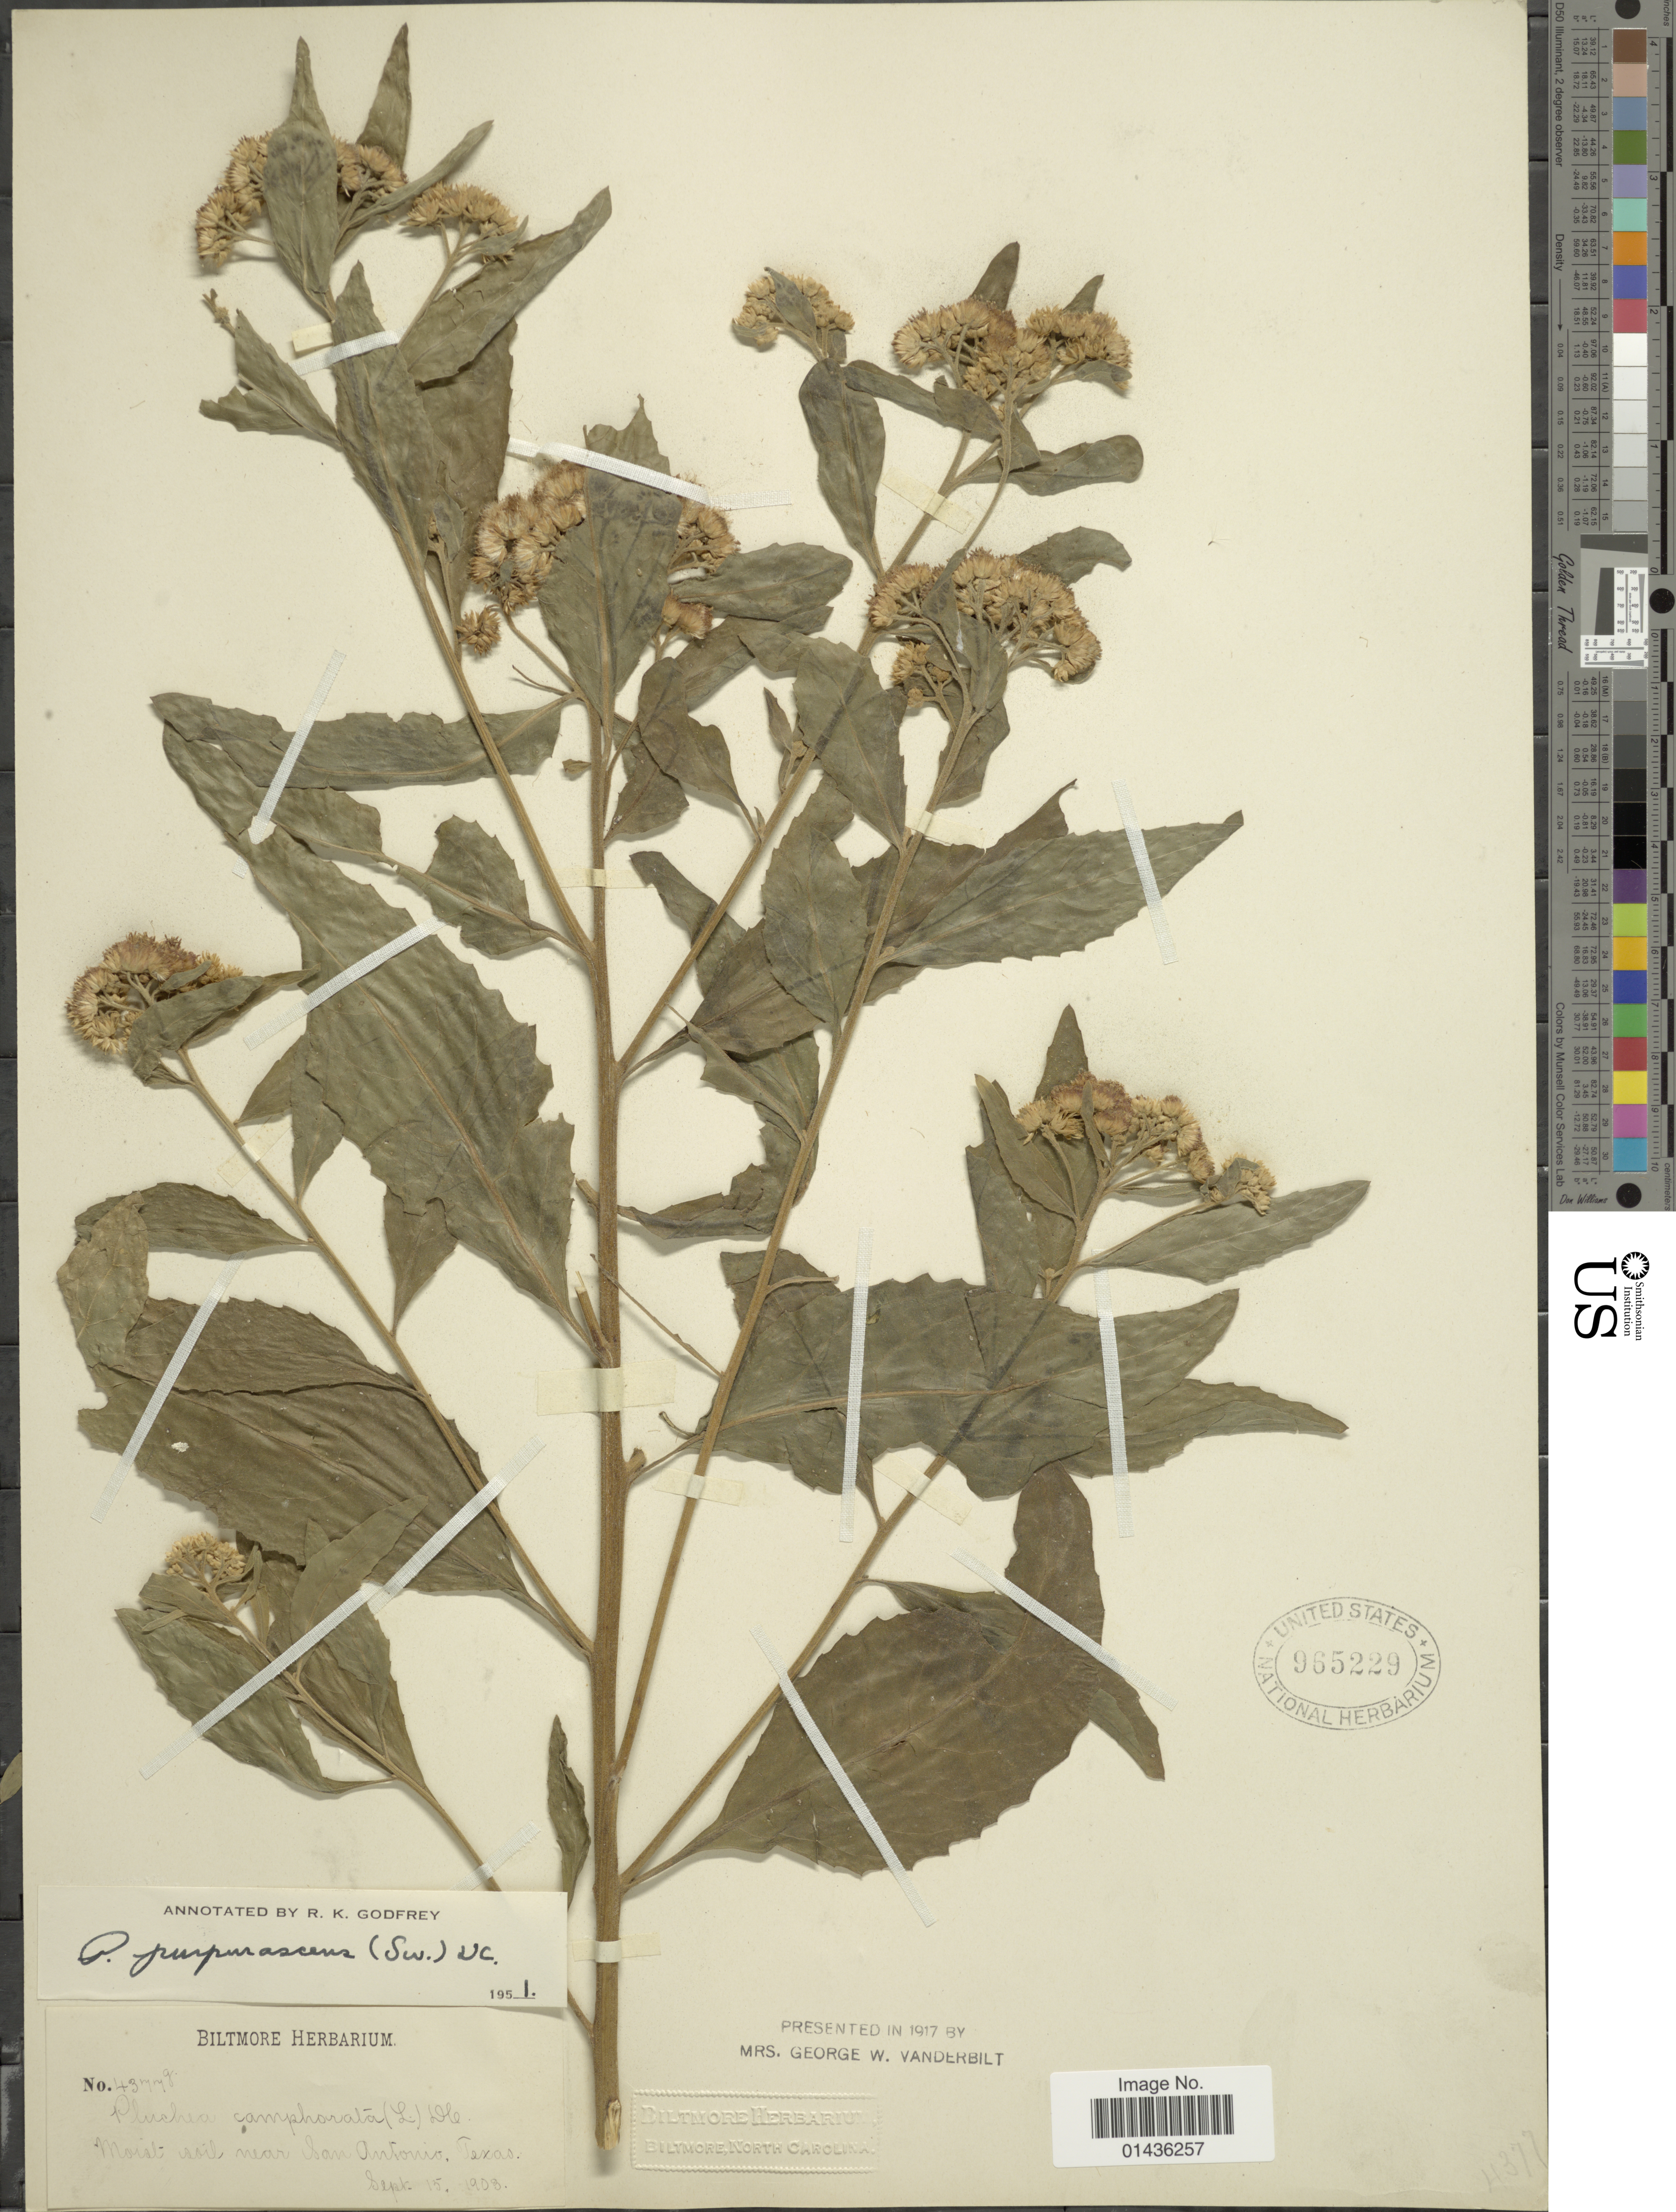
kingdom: Plantae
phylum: Tracheophyta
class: Magnoliopsida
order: Asterales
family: Asteraceae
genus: Pluchea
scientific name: Pluchea odorata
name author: (L.) Cass.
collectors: ex herb. Biltmore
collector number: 4377g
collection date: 1903-09-15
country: United States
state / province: Texas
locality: Near San Antonio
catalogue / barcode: US 965229